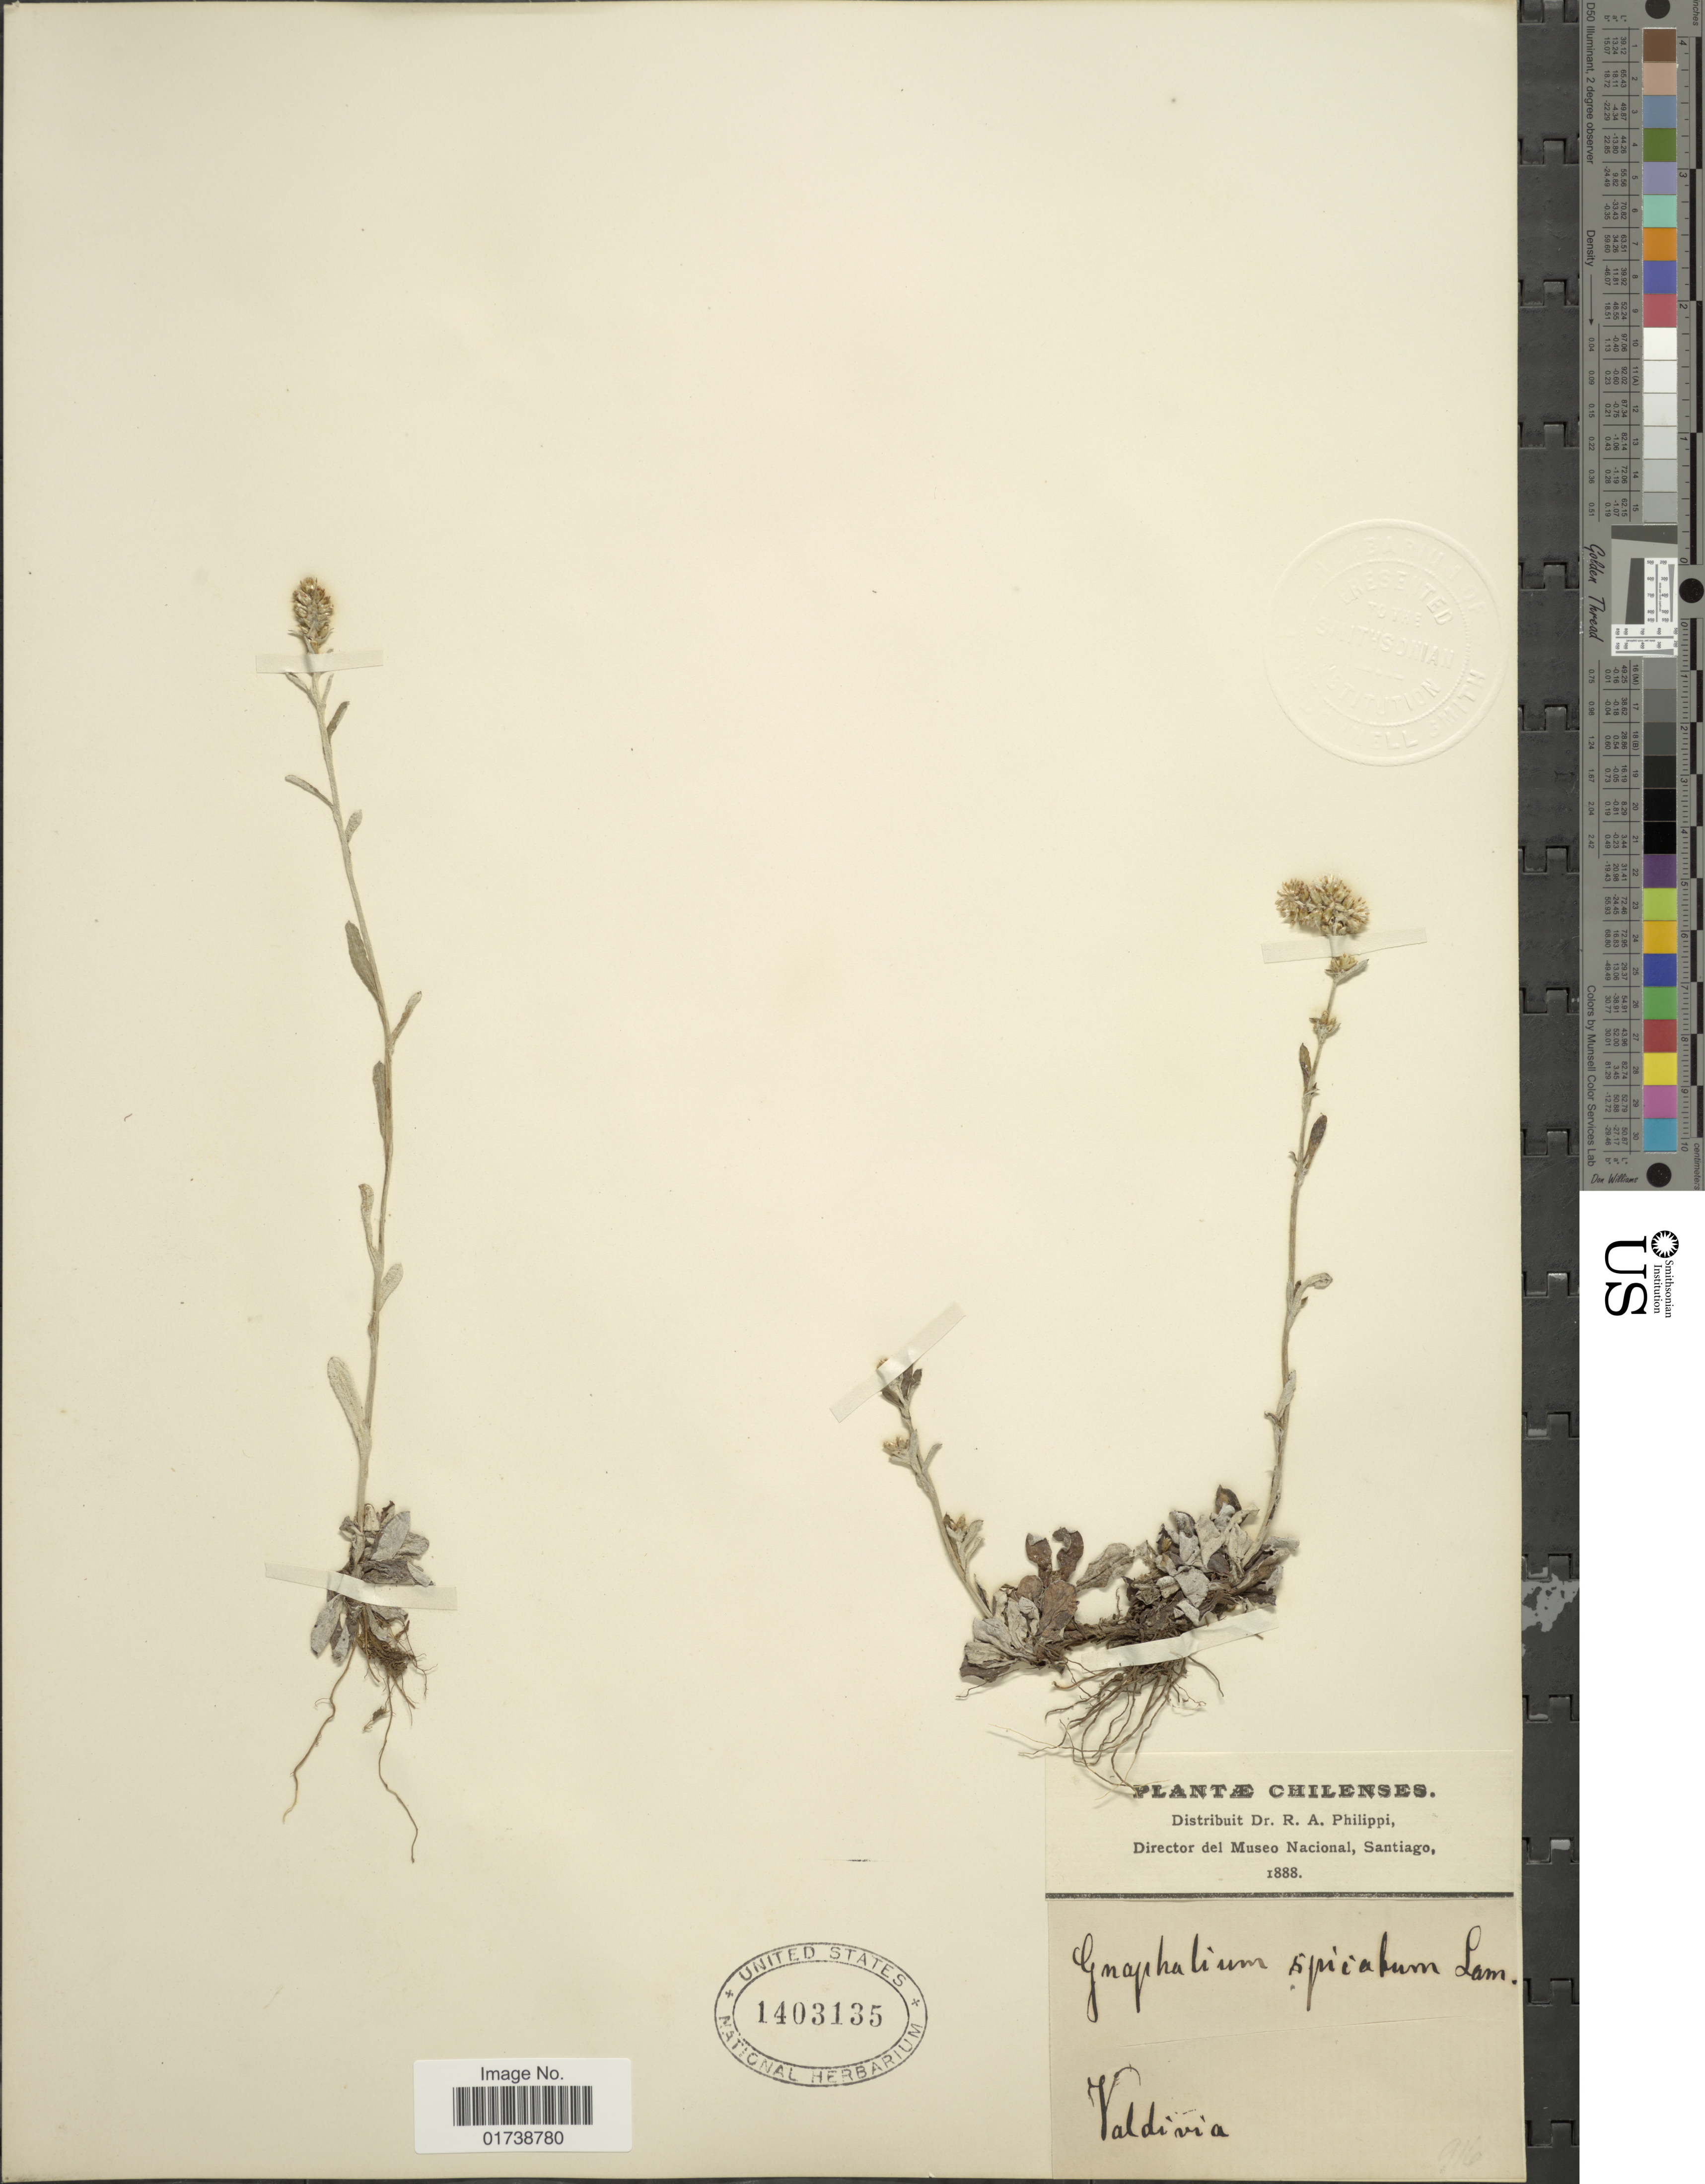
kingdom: Plantae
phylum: Tracheophyta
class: Magnoliopsida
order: Asterales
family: Asteraceae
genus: Gamochaeta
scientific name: Gamochaeta spicata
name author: (Lam.) Cabrera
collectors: R. A. Philippi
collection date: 1888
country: Chile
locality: Chilenses, Valdivia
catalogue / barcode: US 1403135